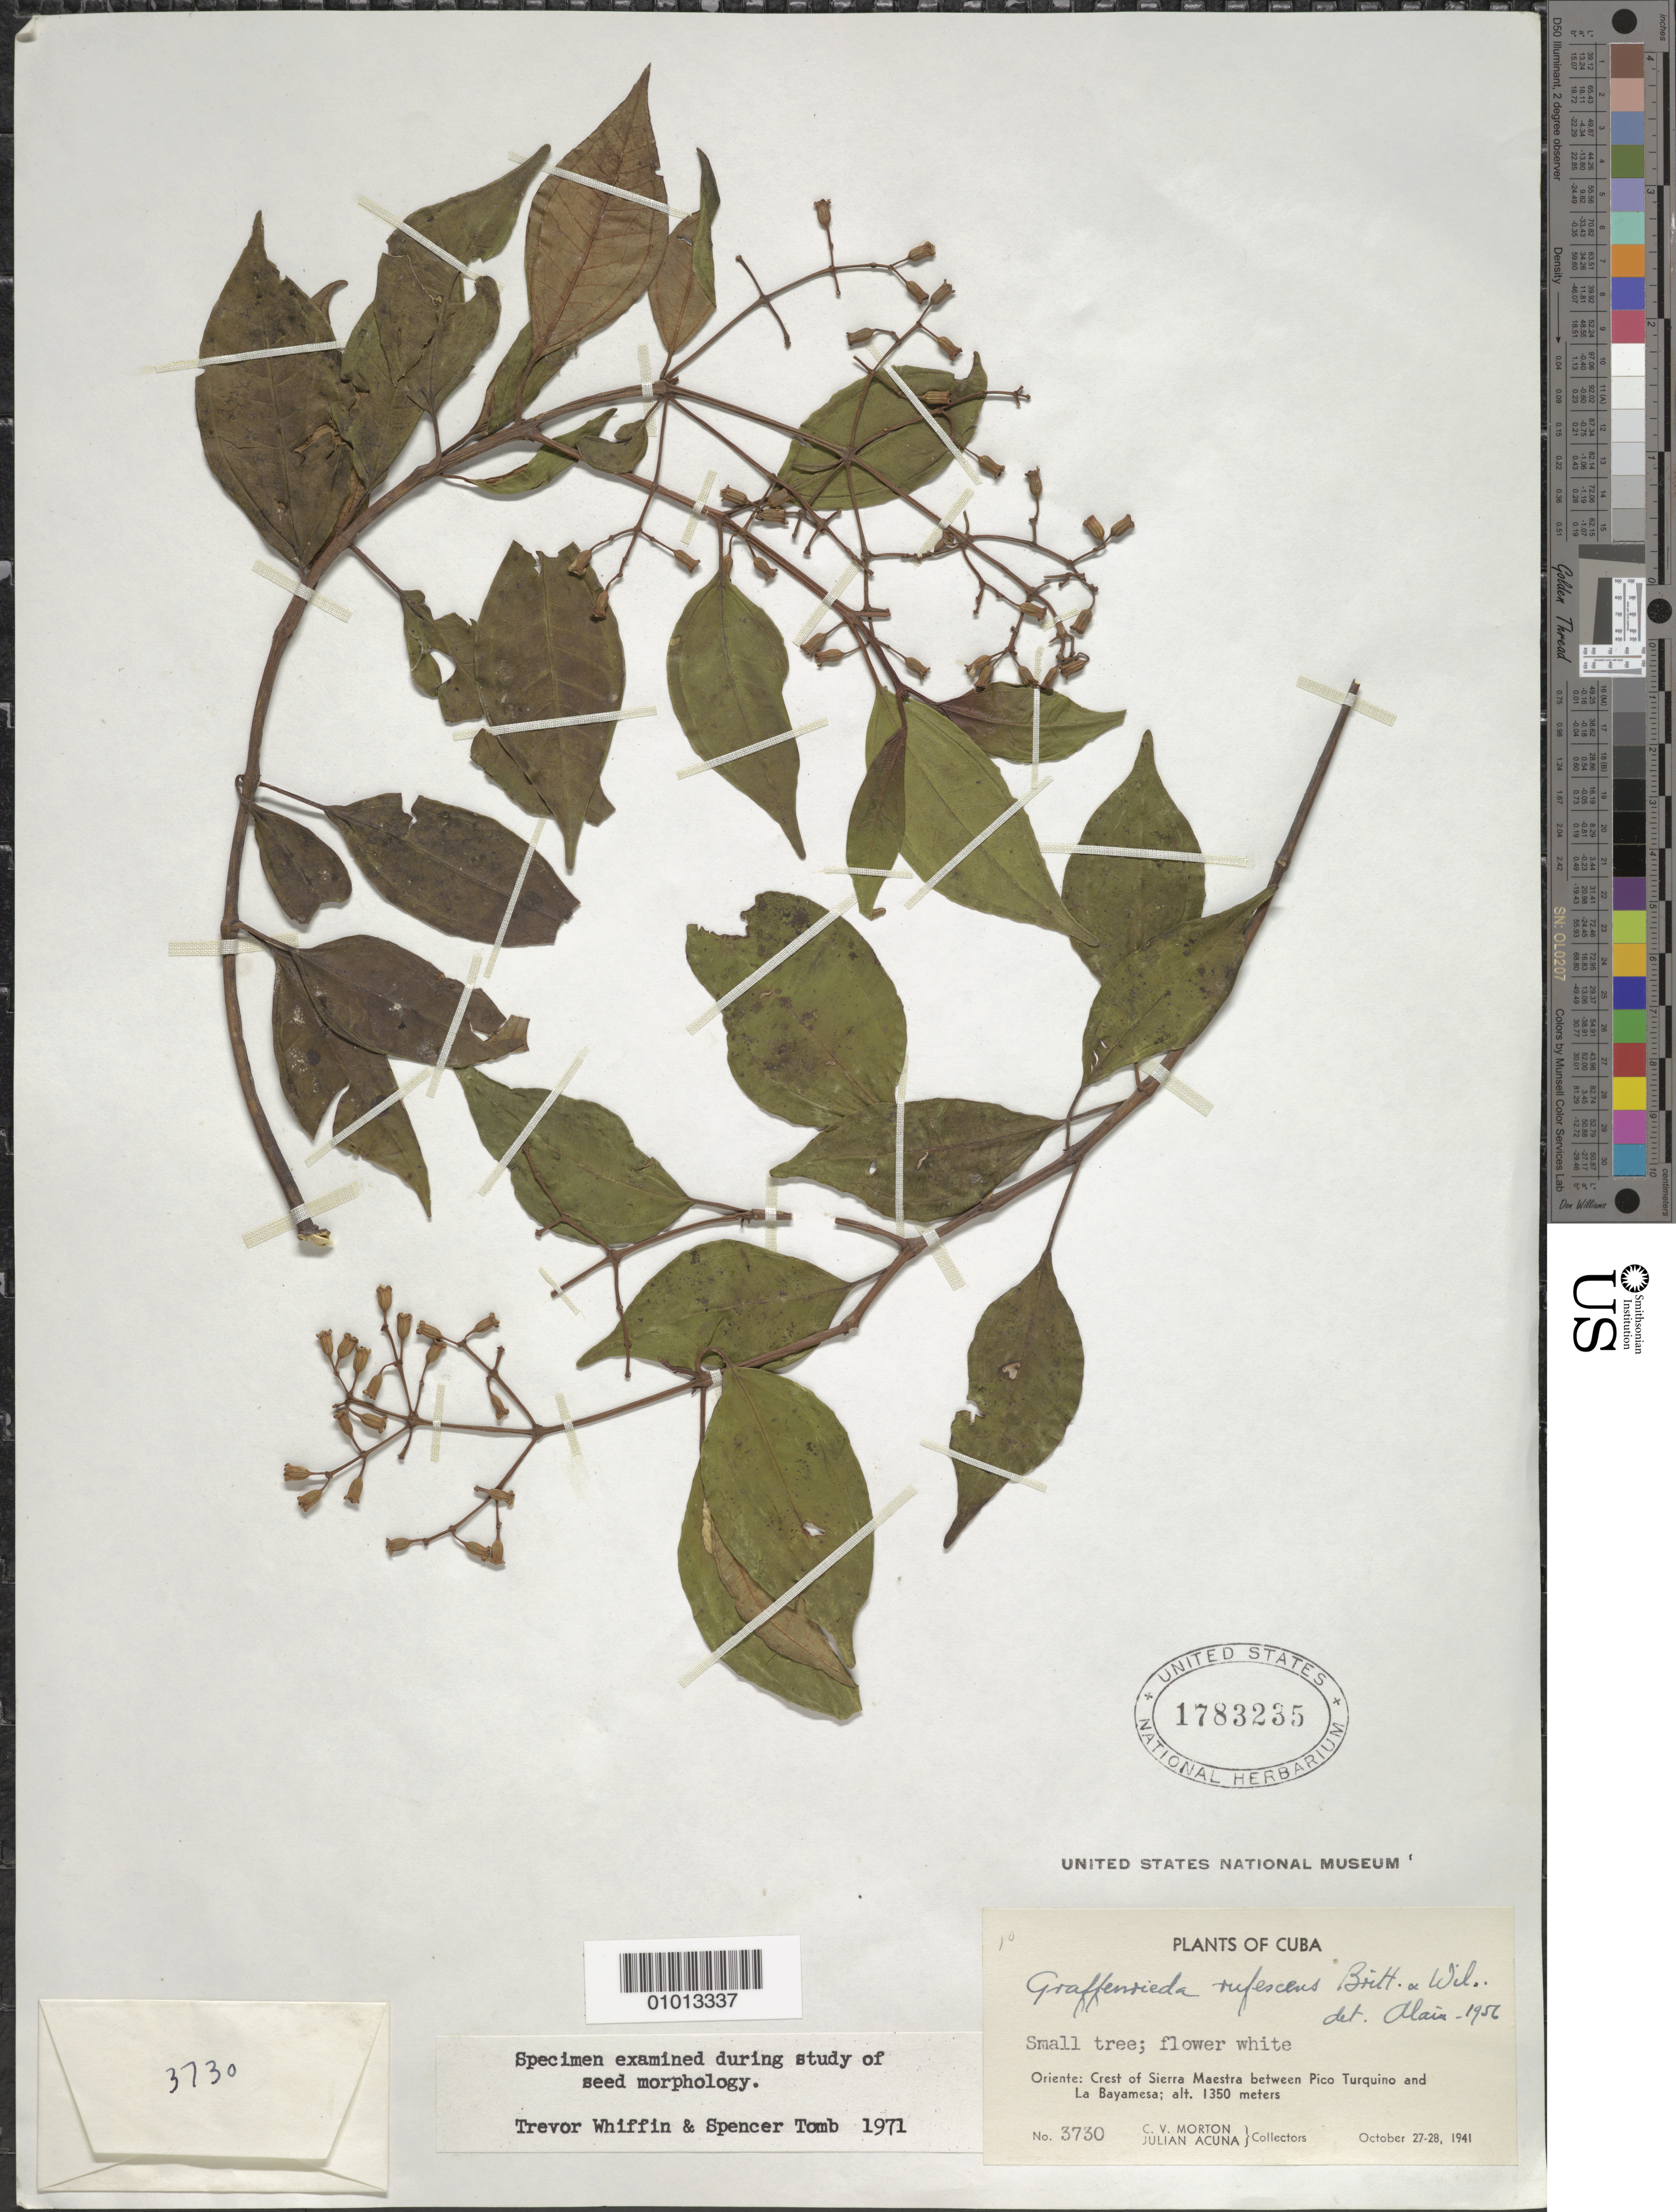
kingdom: Plantae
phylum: Tracheophyta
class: Magnoliopsida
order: Myrtales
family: Melastomataceae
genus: Graffenrieda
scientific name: Graffenrieda rufescens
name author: Britton & P. Wilson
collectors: C. V. Morton & J. Acuña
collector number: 3730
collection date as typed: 27 Oct 1941 to 29 Oct 1941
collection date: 1941-10-27/1941-10-28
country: Cuba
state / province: Oriente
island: Cuba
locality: Crest of Sierra Maestra between Pico Turquino and La Bayamesa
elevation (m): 1350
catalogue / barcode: US 1783235